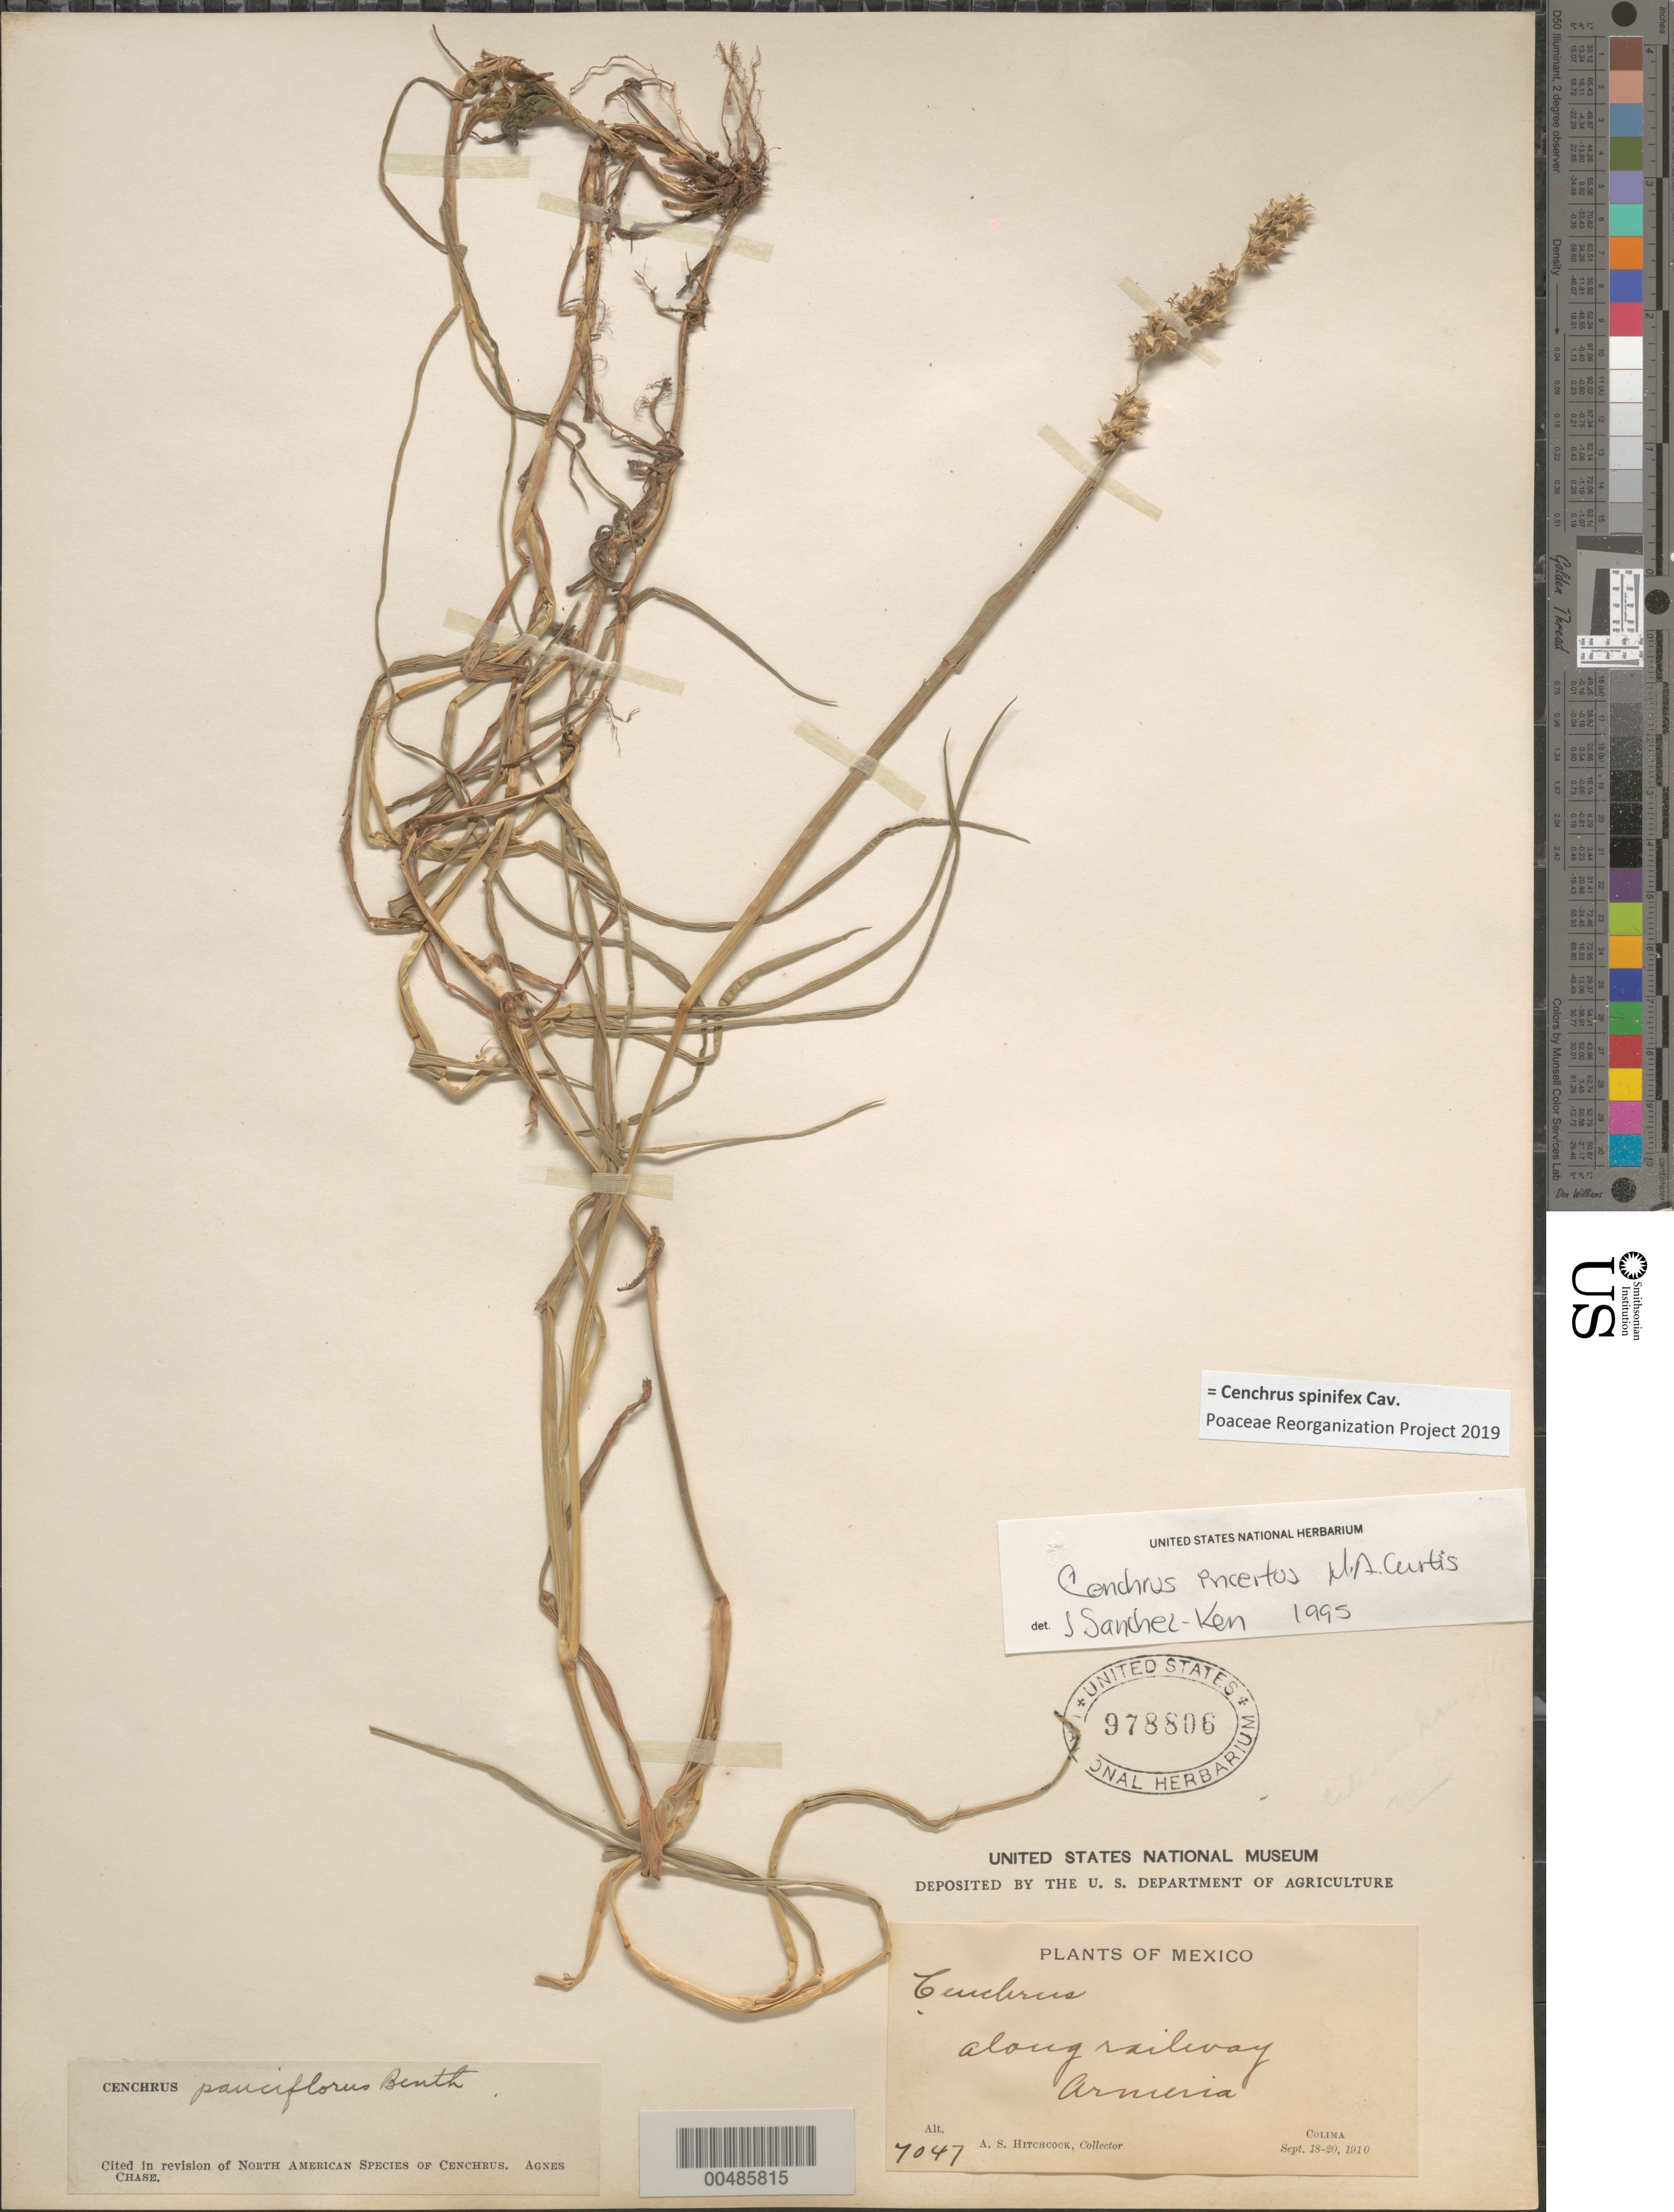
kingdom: Plantae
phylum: Tracheophyta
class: Liliopsida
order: Poales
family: Poaceae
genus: Cenchrus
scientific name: Cenchrus spinifex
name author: Cav.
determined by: Poaceae Reorganization Project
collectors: A. S. Hitchcock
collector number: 7047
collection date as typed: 18 Sep 1910 to 20 Sep 1910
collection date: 1910-09-18/1910-09-20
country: Mexico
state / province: Colima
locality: Armeria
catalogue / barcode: US 978806